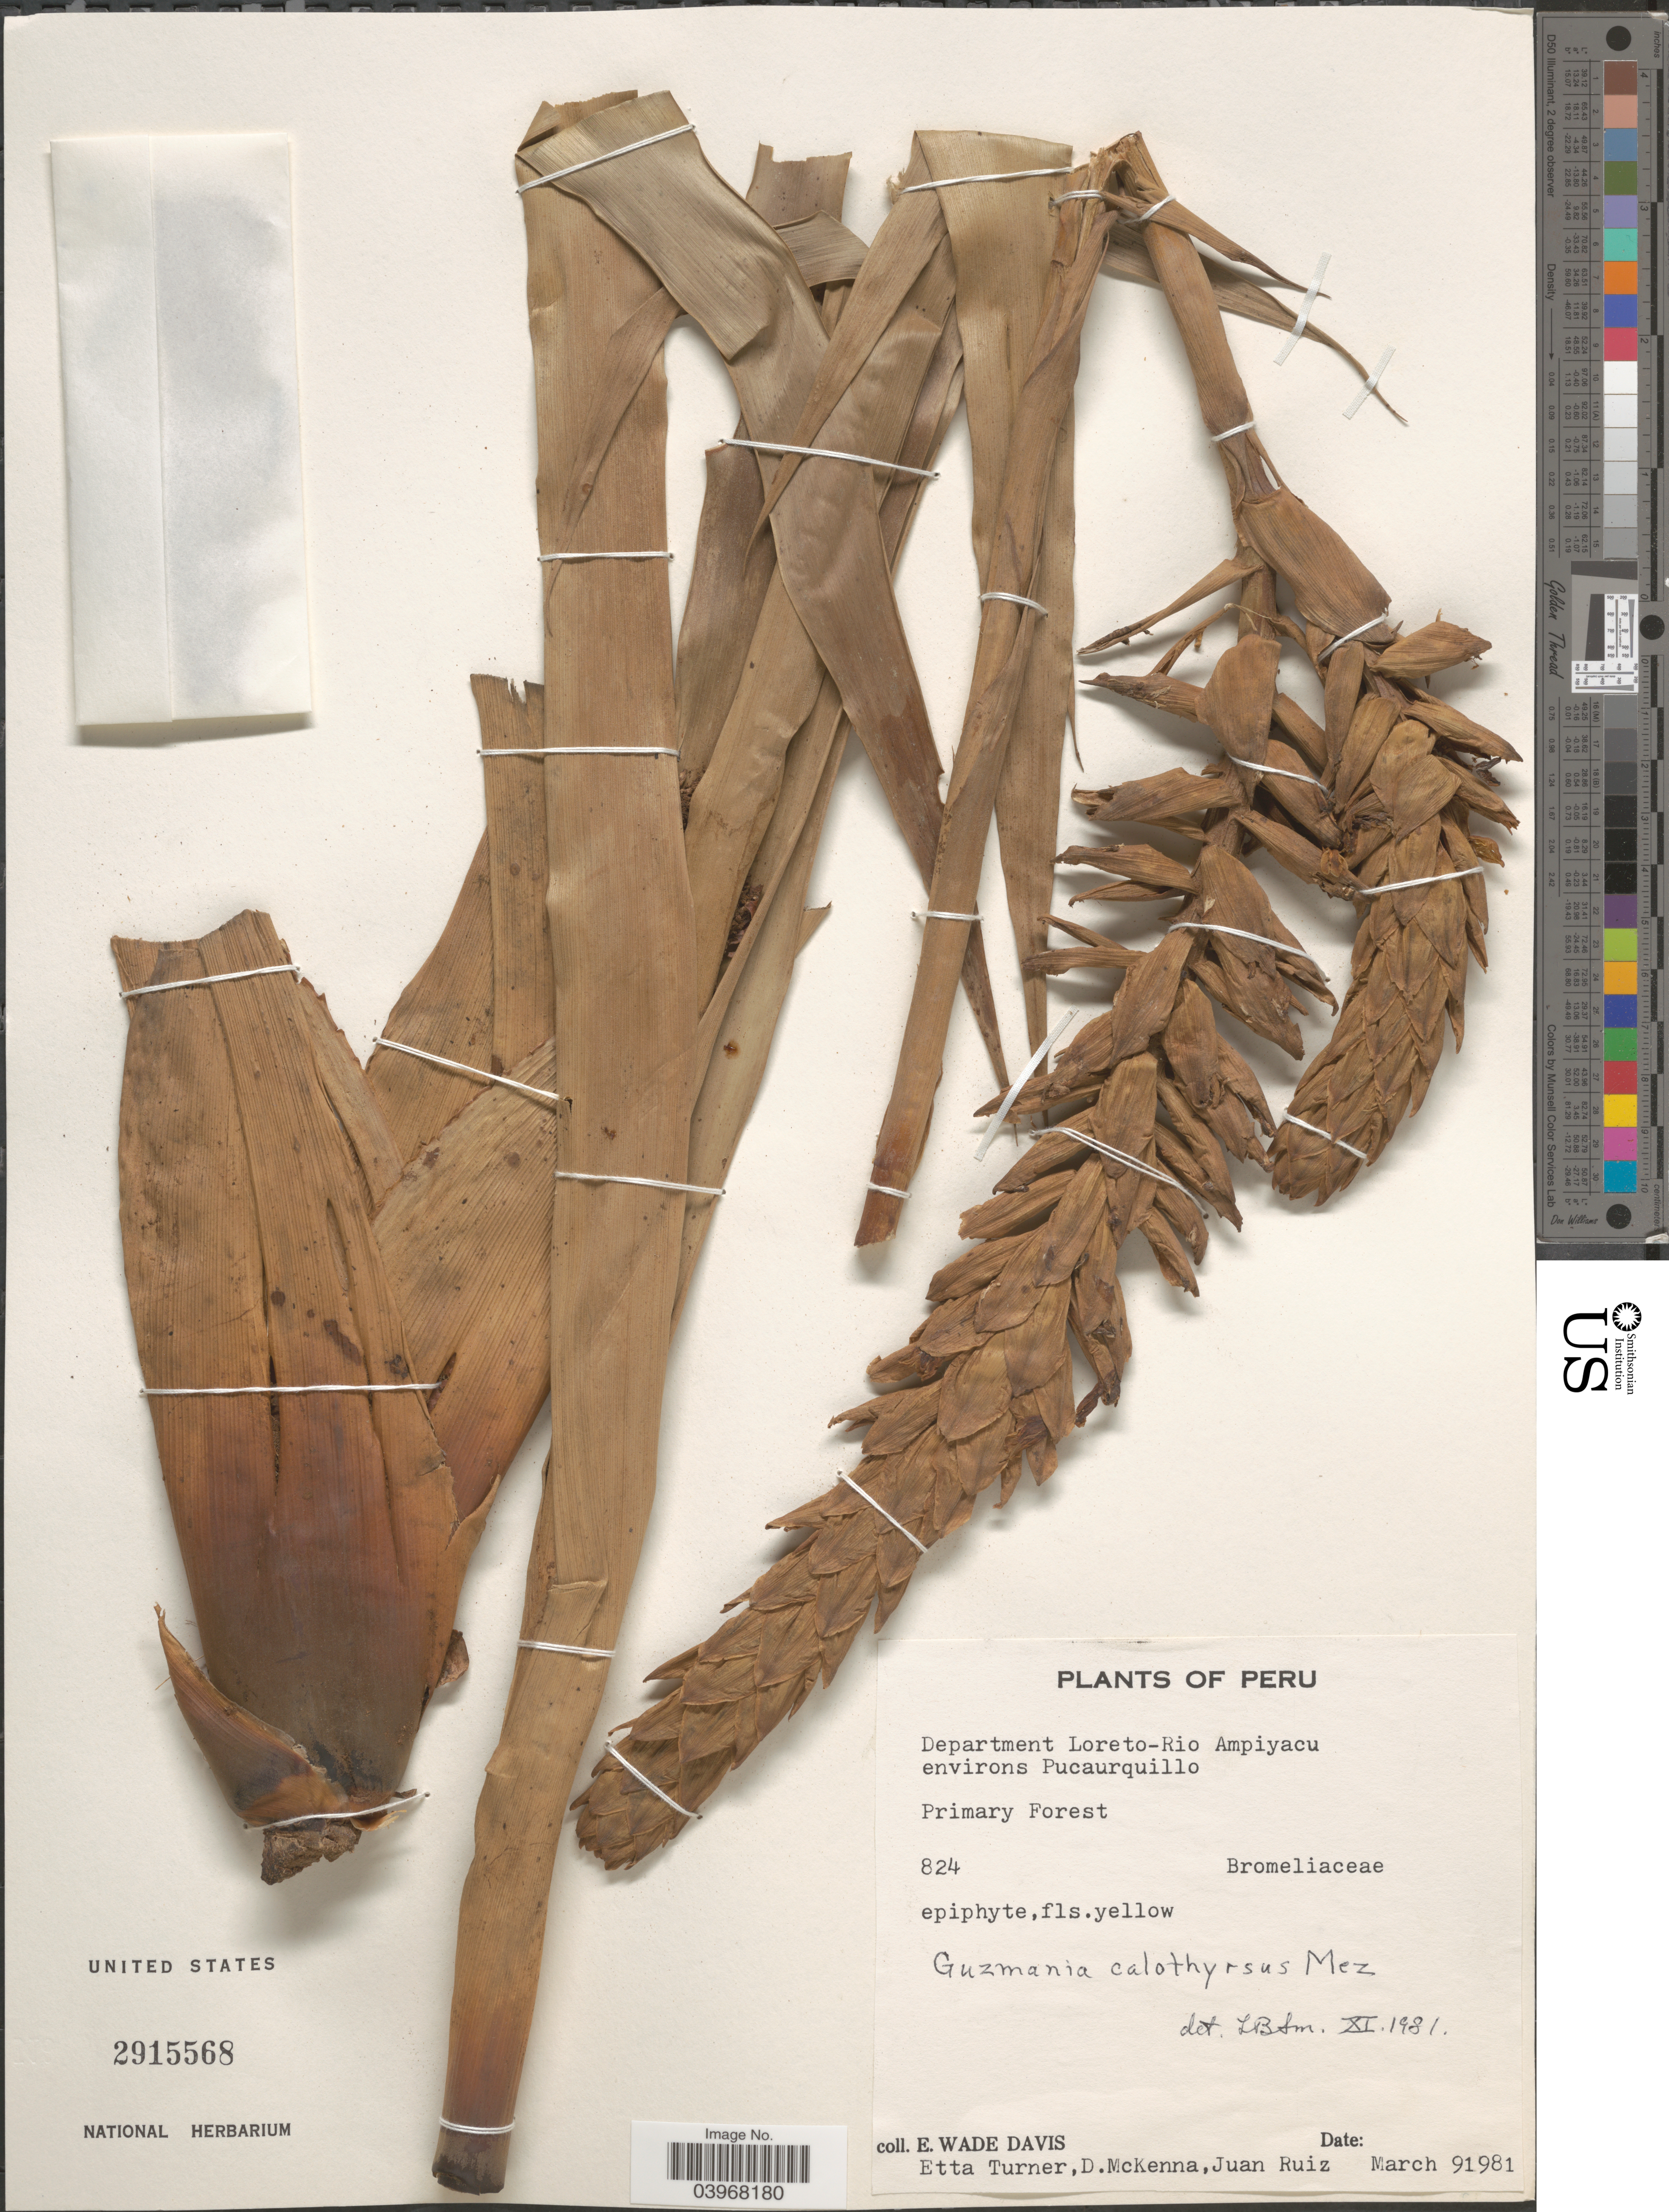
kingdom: Plantae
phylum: Tracheophyta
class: Liliopsida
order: Poales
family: Bromeliaceae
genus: Guzmania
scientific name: Guzmania calothyrsus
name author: Mez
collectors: E. W. Davis, E. Turner, D. McKenna & J. Ruíz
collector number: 824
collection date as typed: March 91981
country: Peru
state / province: Loreto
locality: Department Loreto - Rio Ampiyacu environs Pucaurquillo. Primary forest.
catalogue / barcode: US 2915568